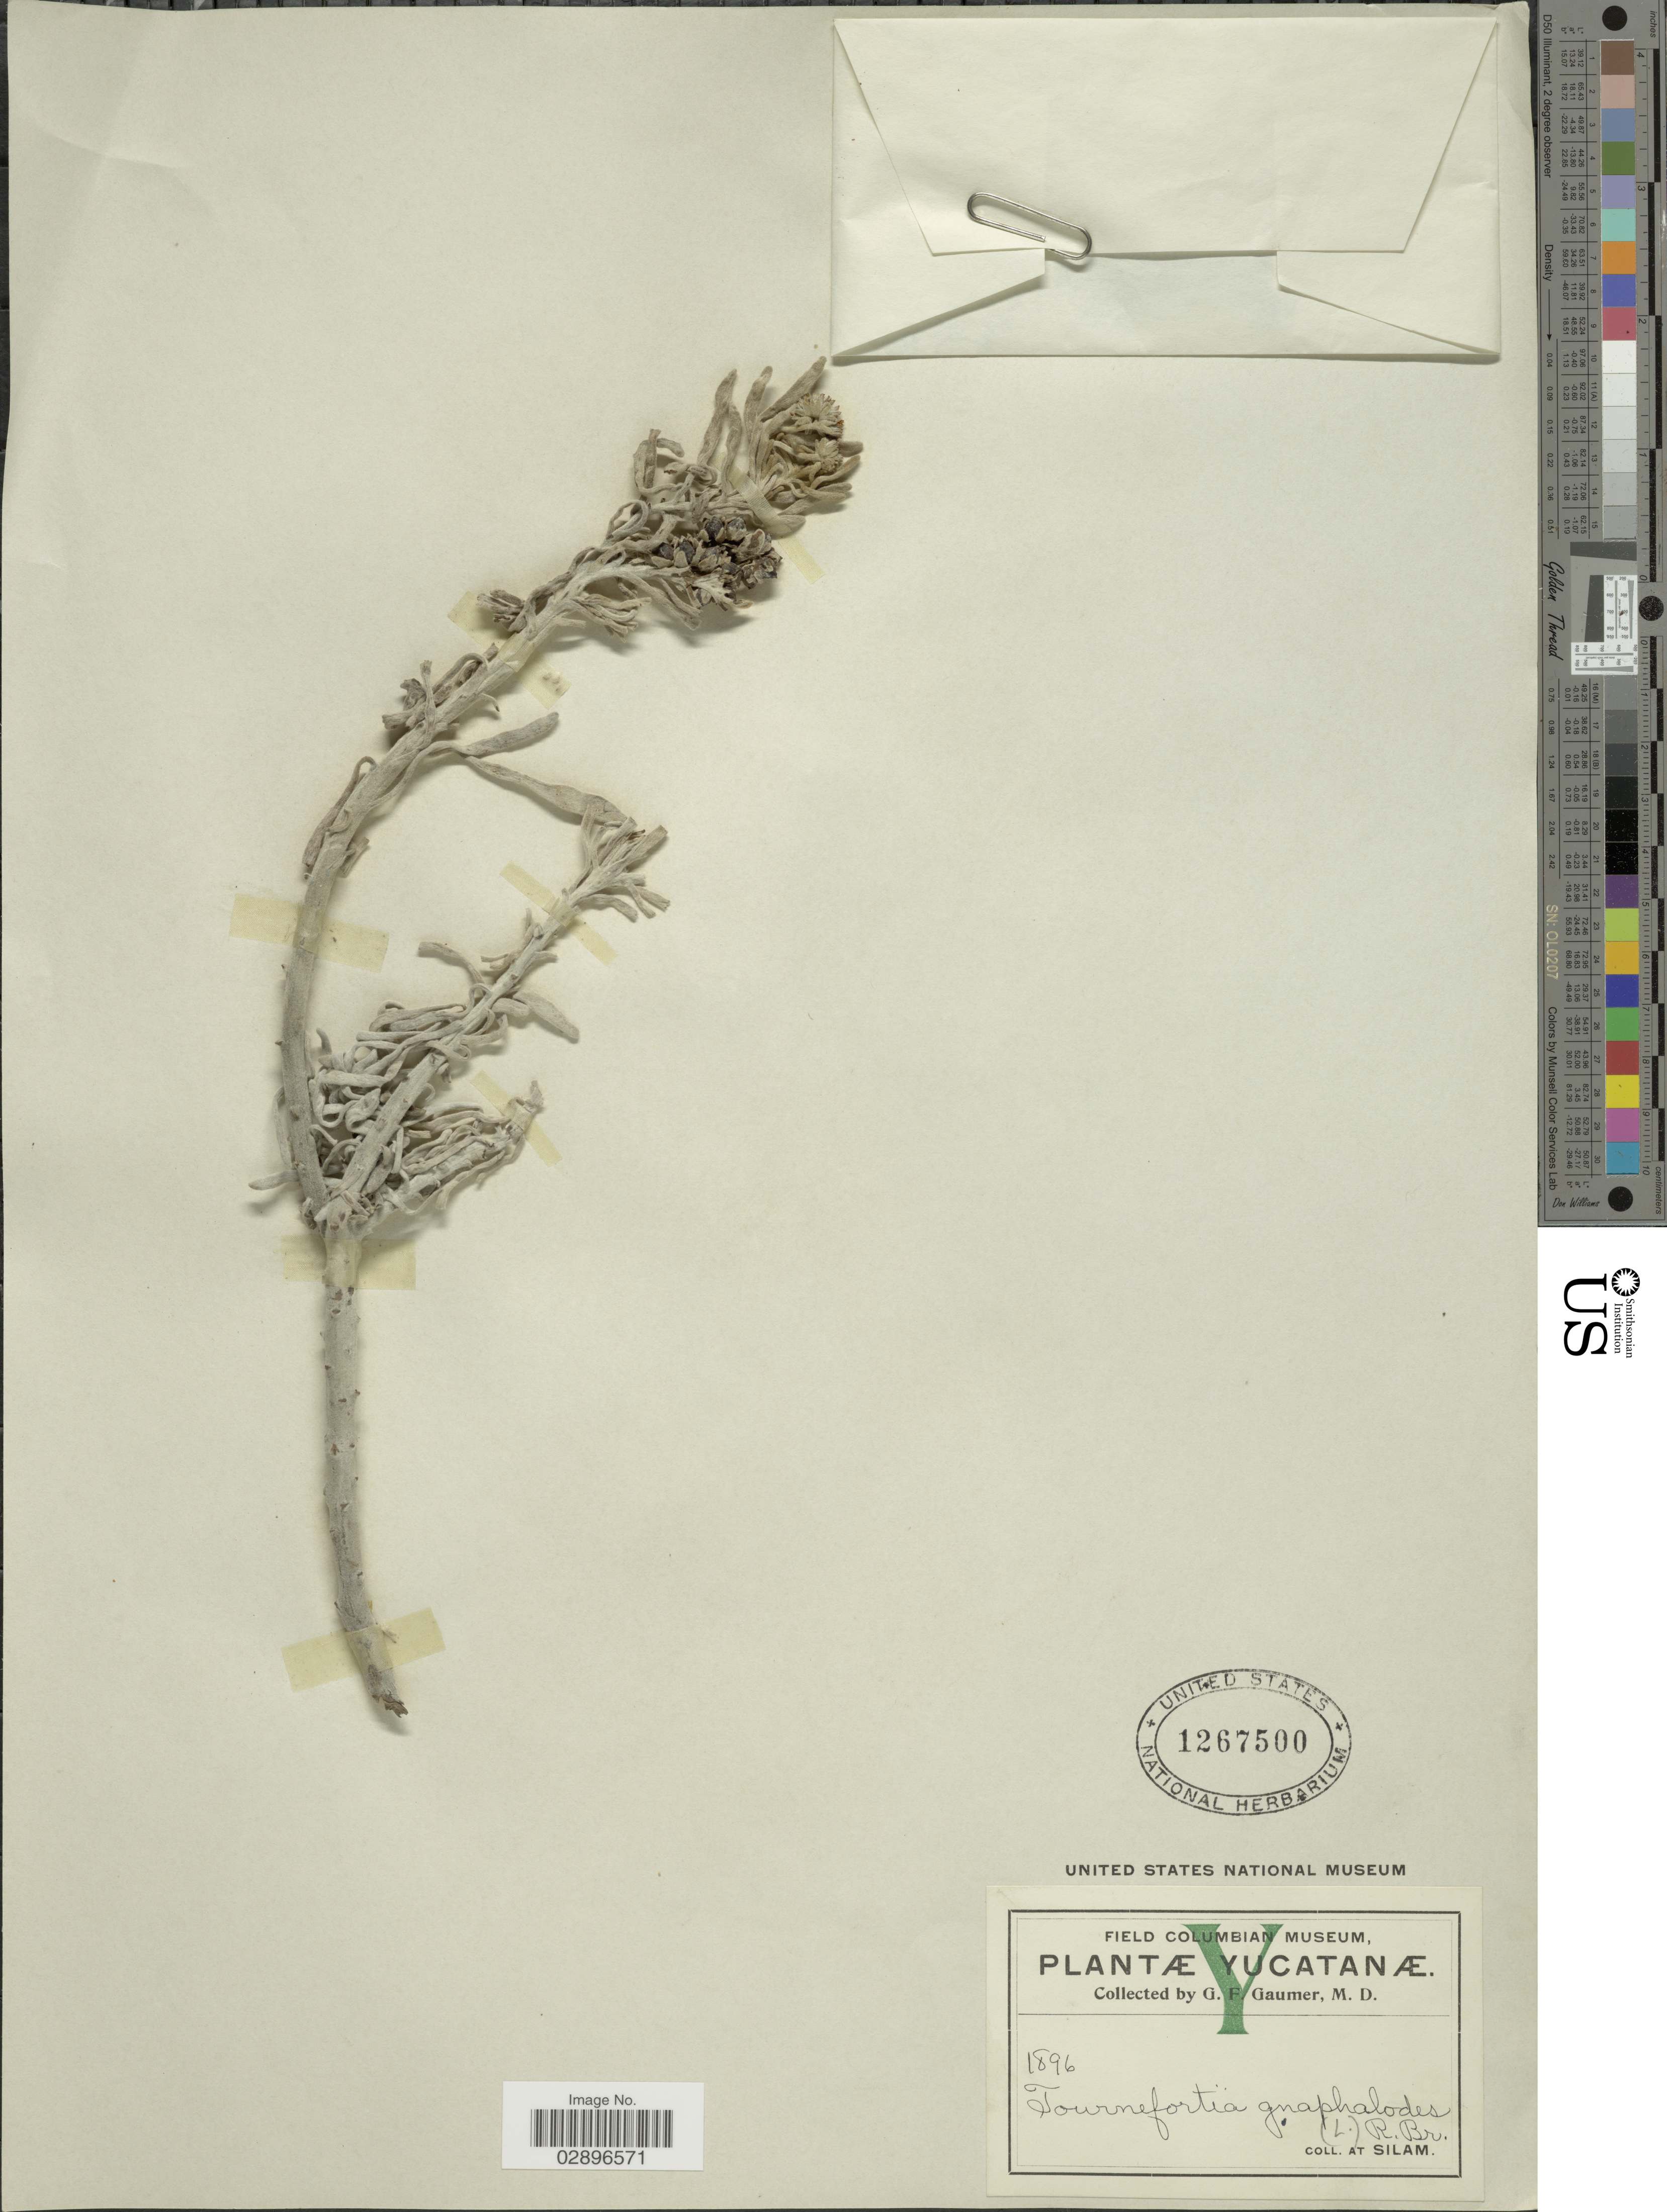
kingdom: Plantae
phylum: Tracheophyta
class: Magnoliopsida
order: Boraginales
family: Heliotropiaceae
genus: Tournefortia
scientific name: Tournefortia gnaphalodes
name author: (L.) R. Br. ex Roem. & Schult.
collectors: G. F. Gaumer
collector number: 1896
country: Mexico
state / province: Yucatán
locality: At Silam.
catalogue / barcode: US 1267500